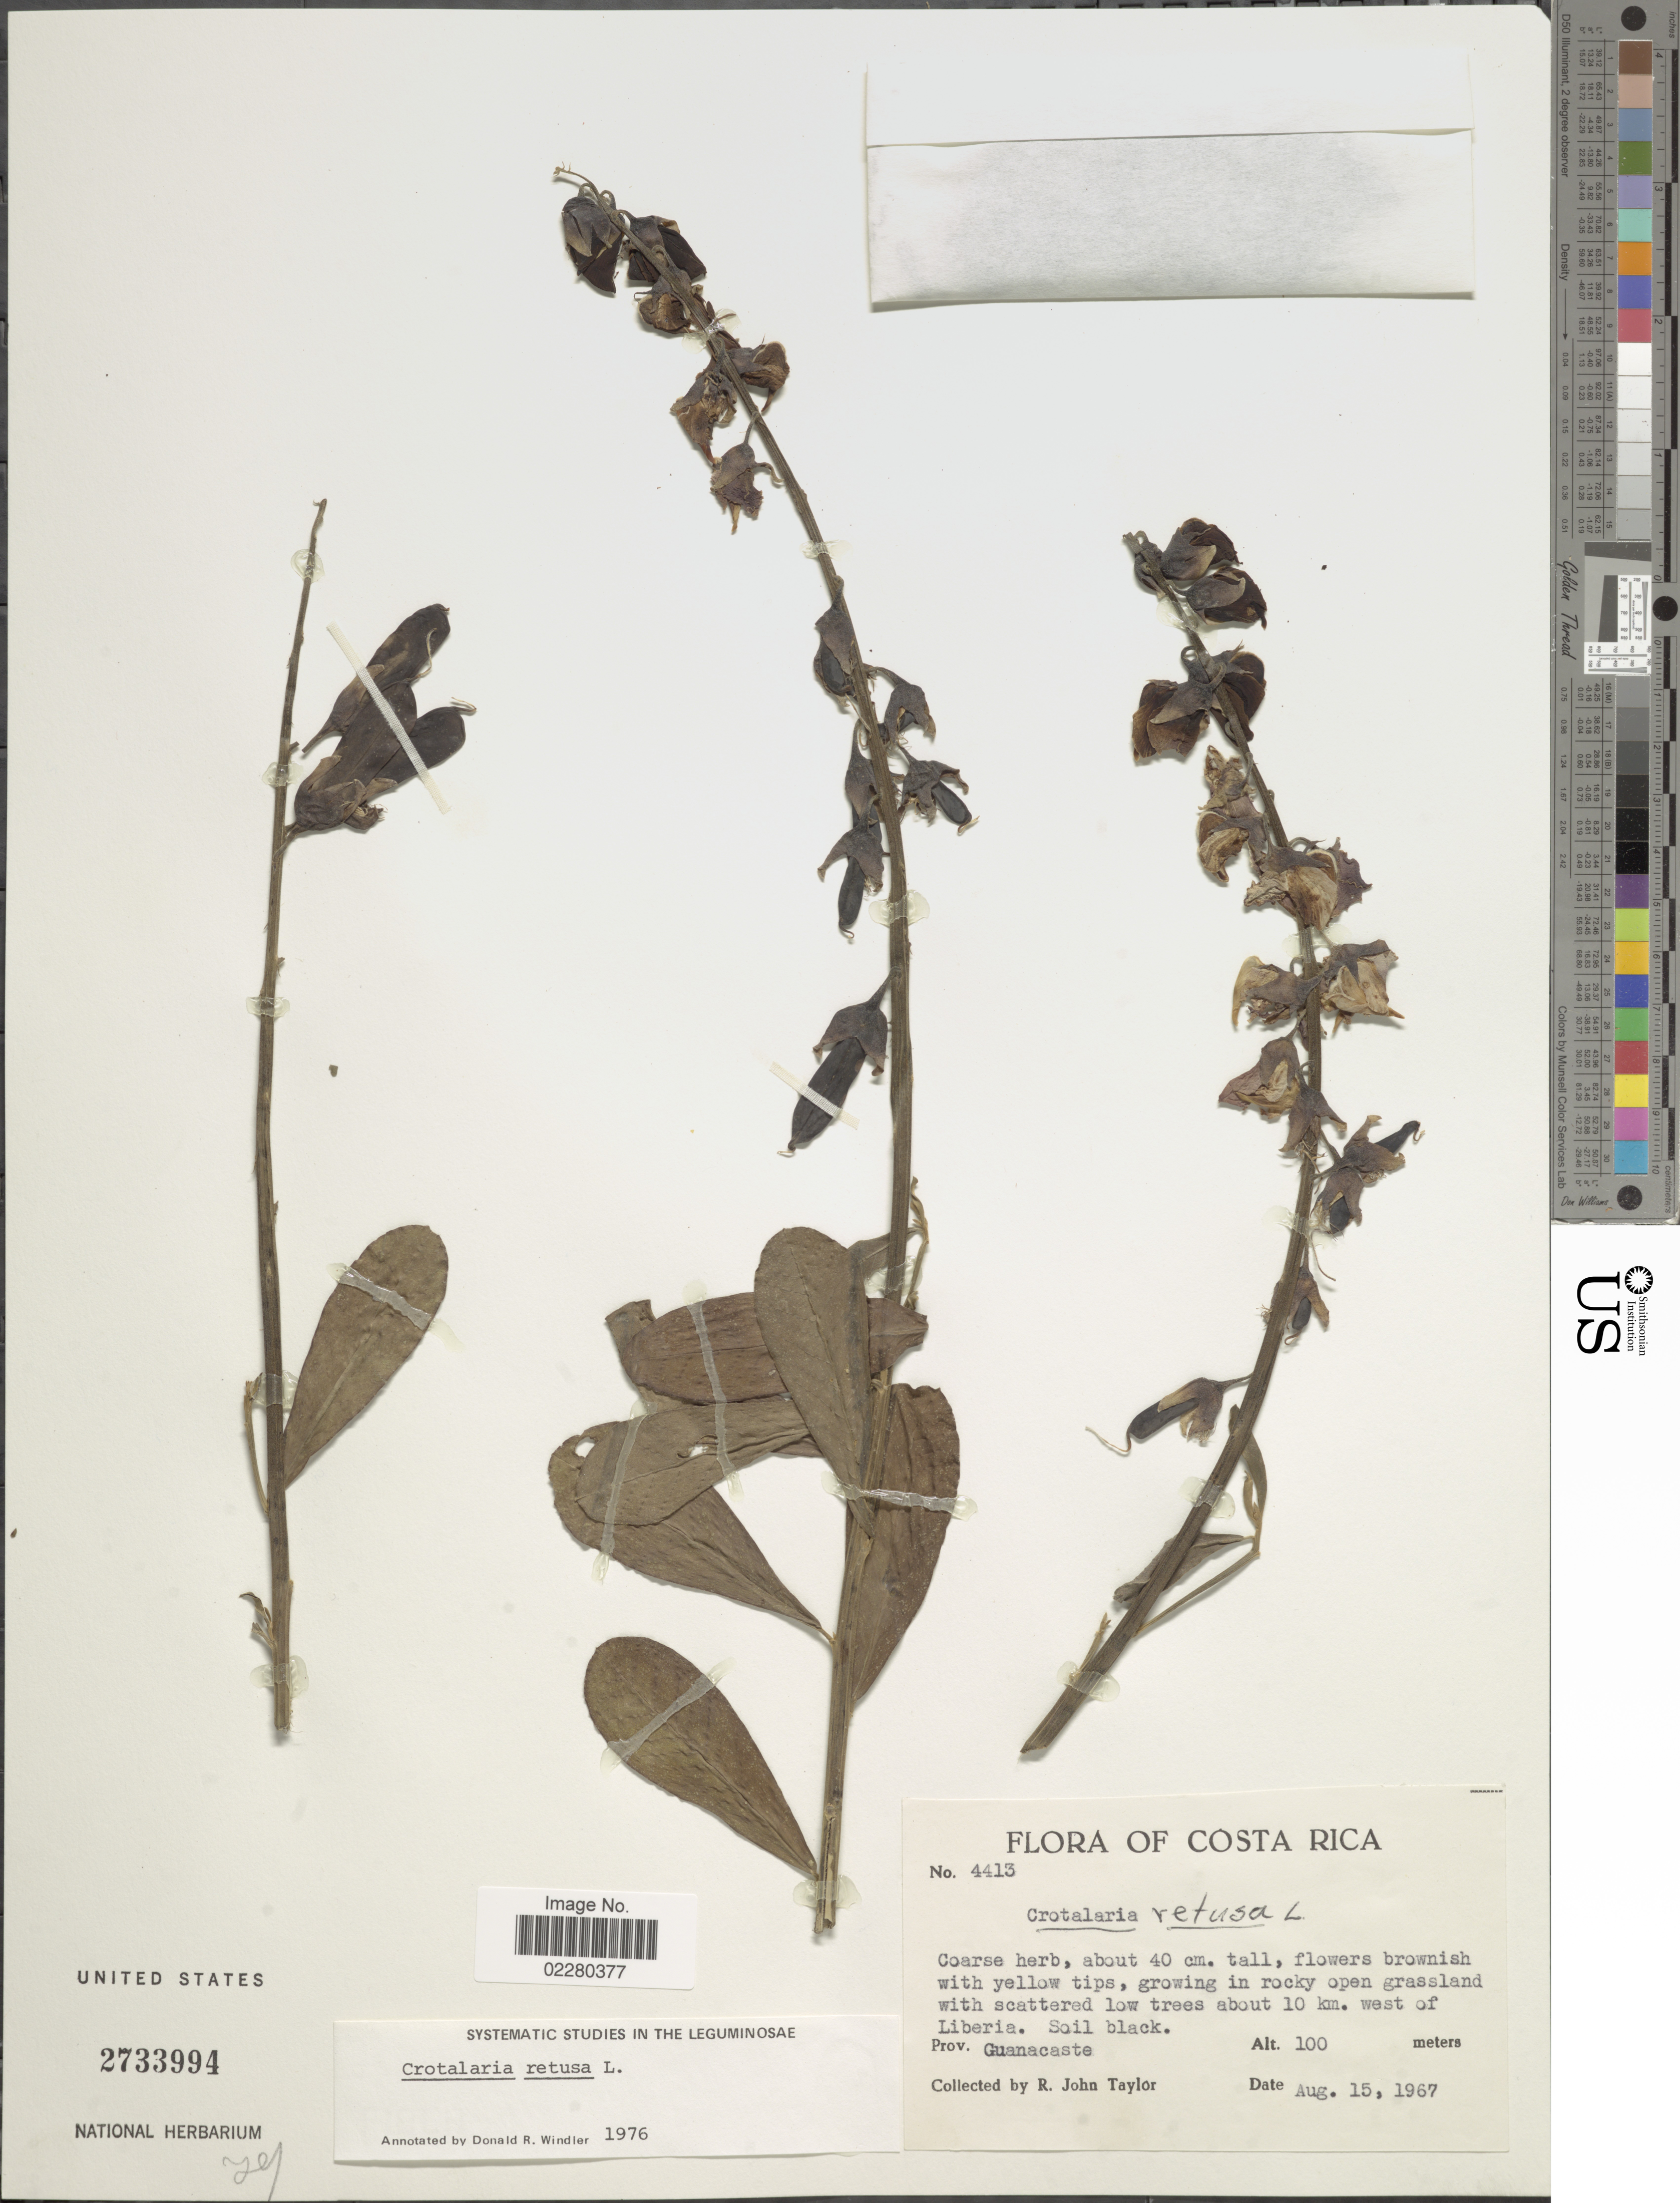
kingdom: Plantae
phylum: Tracheophyta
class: Magnoliopsida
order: Fabales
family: Fabaceae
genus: Crotalaria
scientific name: Crotalaria retusa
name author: L.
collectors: R. J. Taylor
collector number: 4413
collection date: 1967-08-15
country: Costa Rica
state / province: Guanacaste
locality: Growing in rocky open grassland with scattered low trees about 10 km. west of Liberia. Prov. Guanacaste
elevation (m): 100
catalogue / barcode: US 2733994